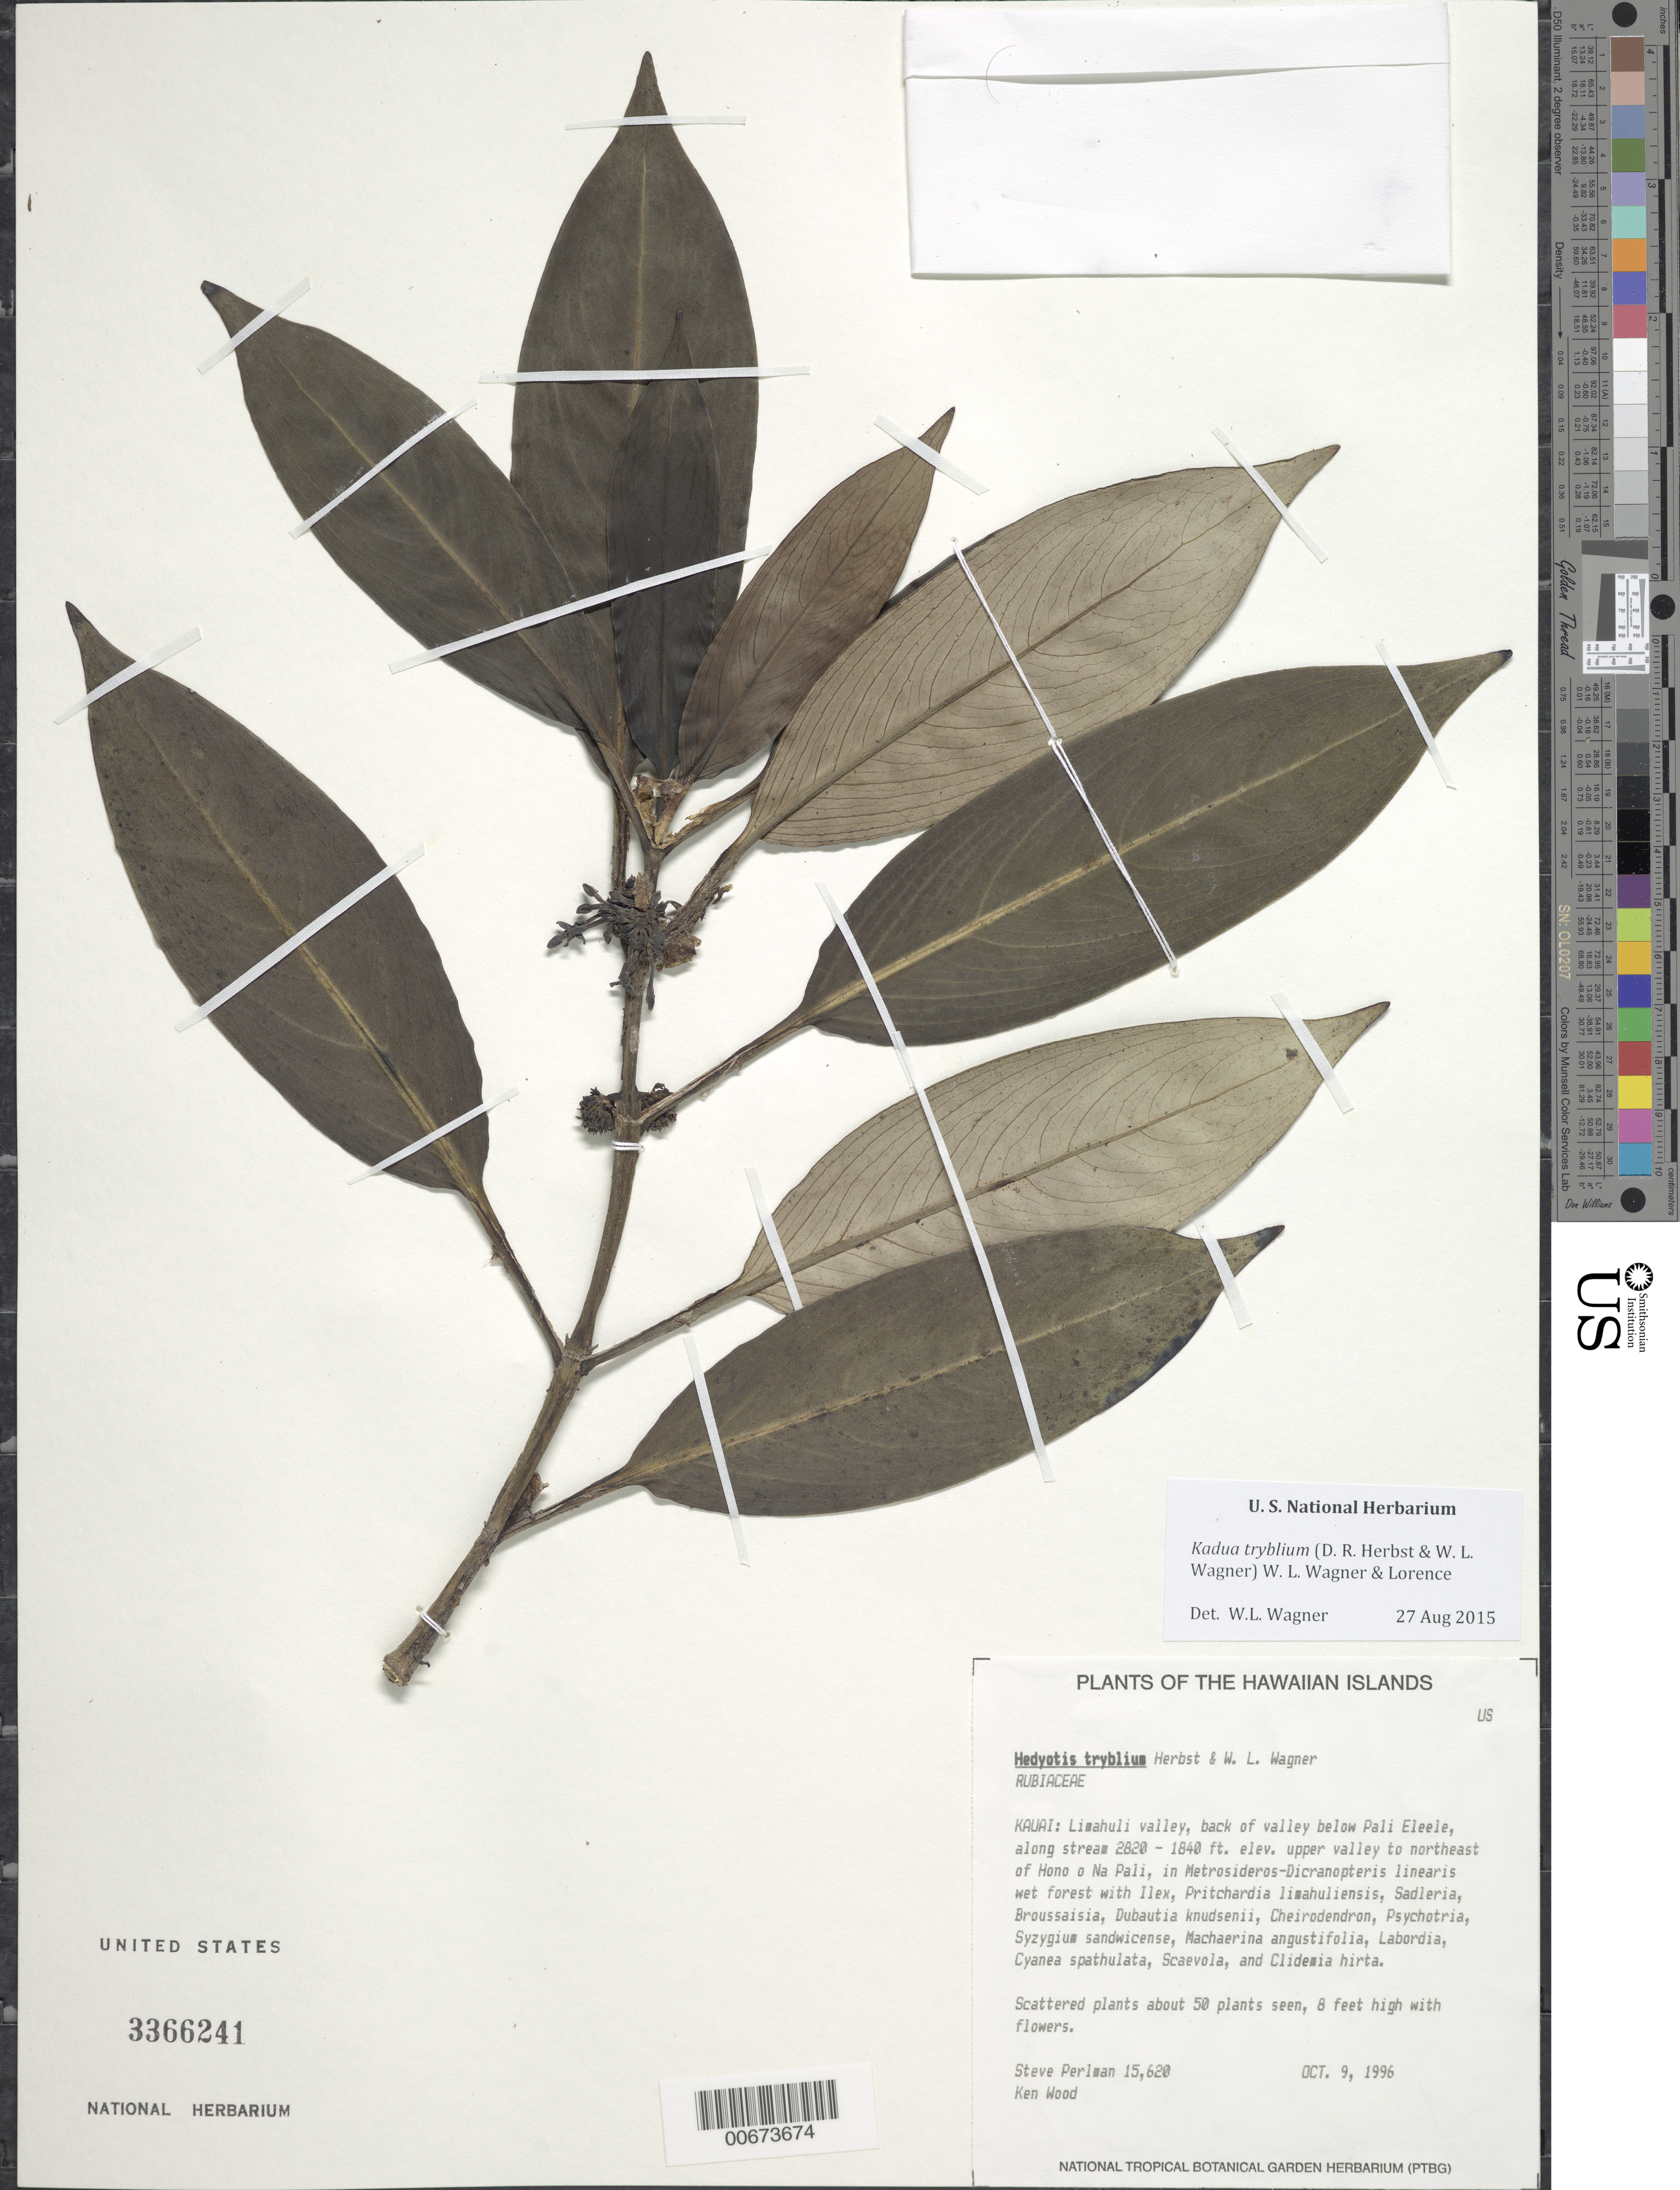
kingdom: Plantae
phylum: Tracheophyta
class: Magnoliopsida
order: Gentianales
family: Rubiaceae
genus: Kadua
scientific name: Kadua tryblium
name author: (D.R. Herbst & W.L. Wagner) W.L. Wagner & Lorence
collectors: S. P. Perlman & K. Wood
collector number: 15620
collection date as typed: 9 Oct 1996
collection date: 1996-10-09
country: United States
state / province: Hawaii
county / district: Kauai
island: Kaua'i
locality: limahuli valley, back of valley below Pali Ele'ele, along stream, upper valey NE of Hono o Na Pali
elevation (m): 860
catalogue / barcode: US 3366241